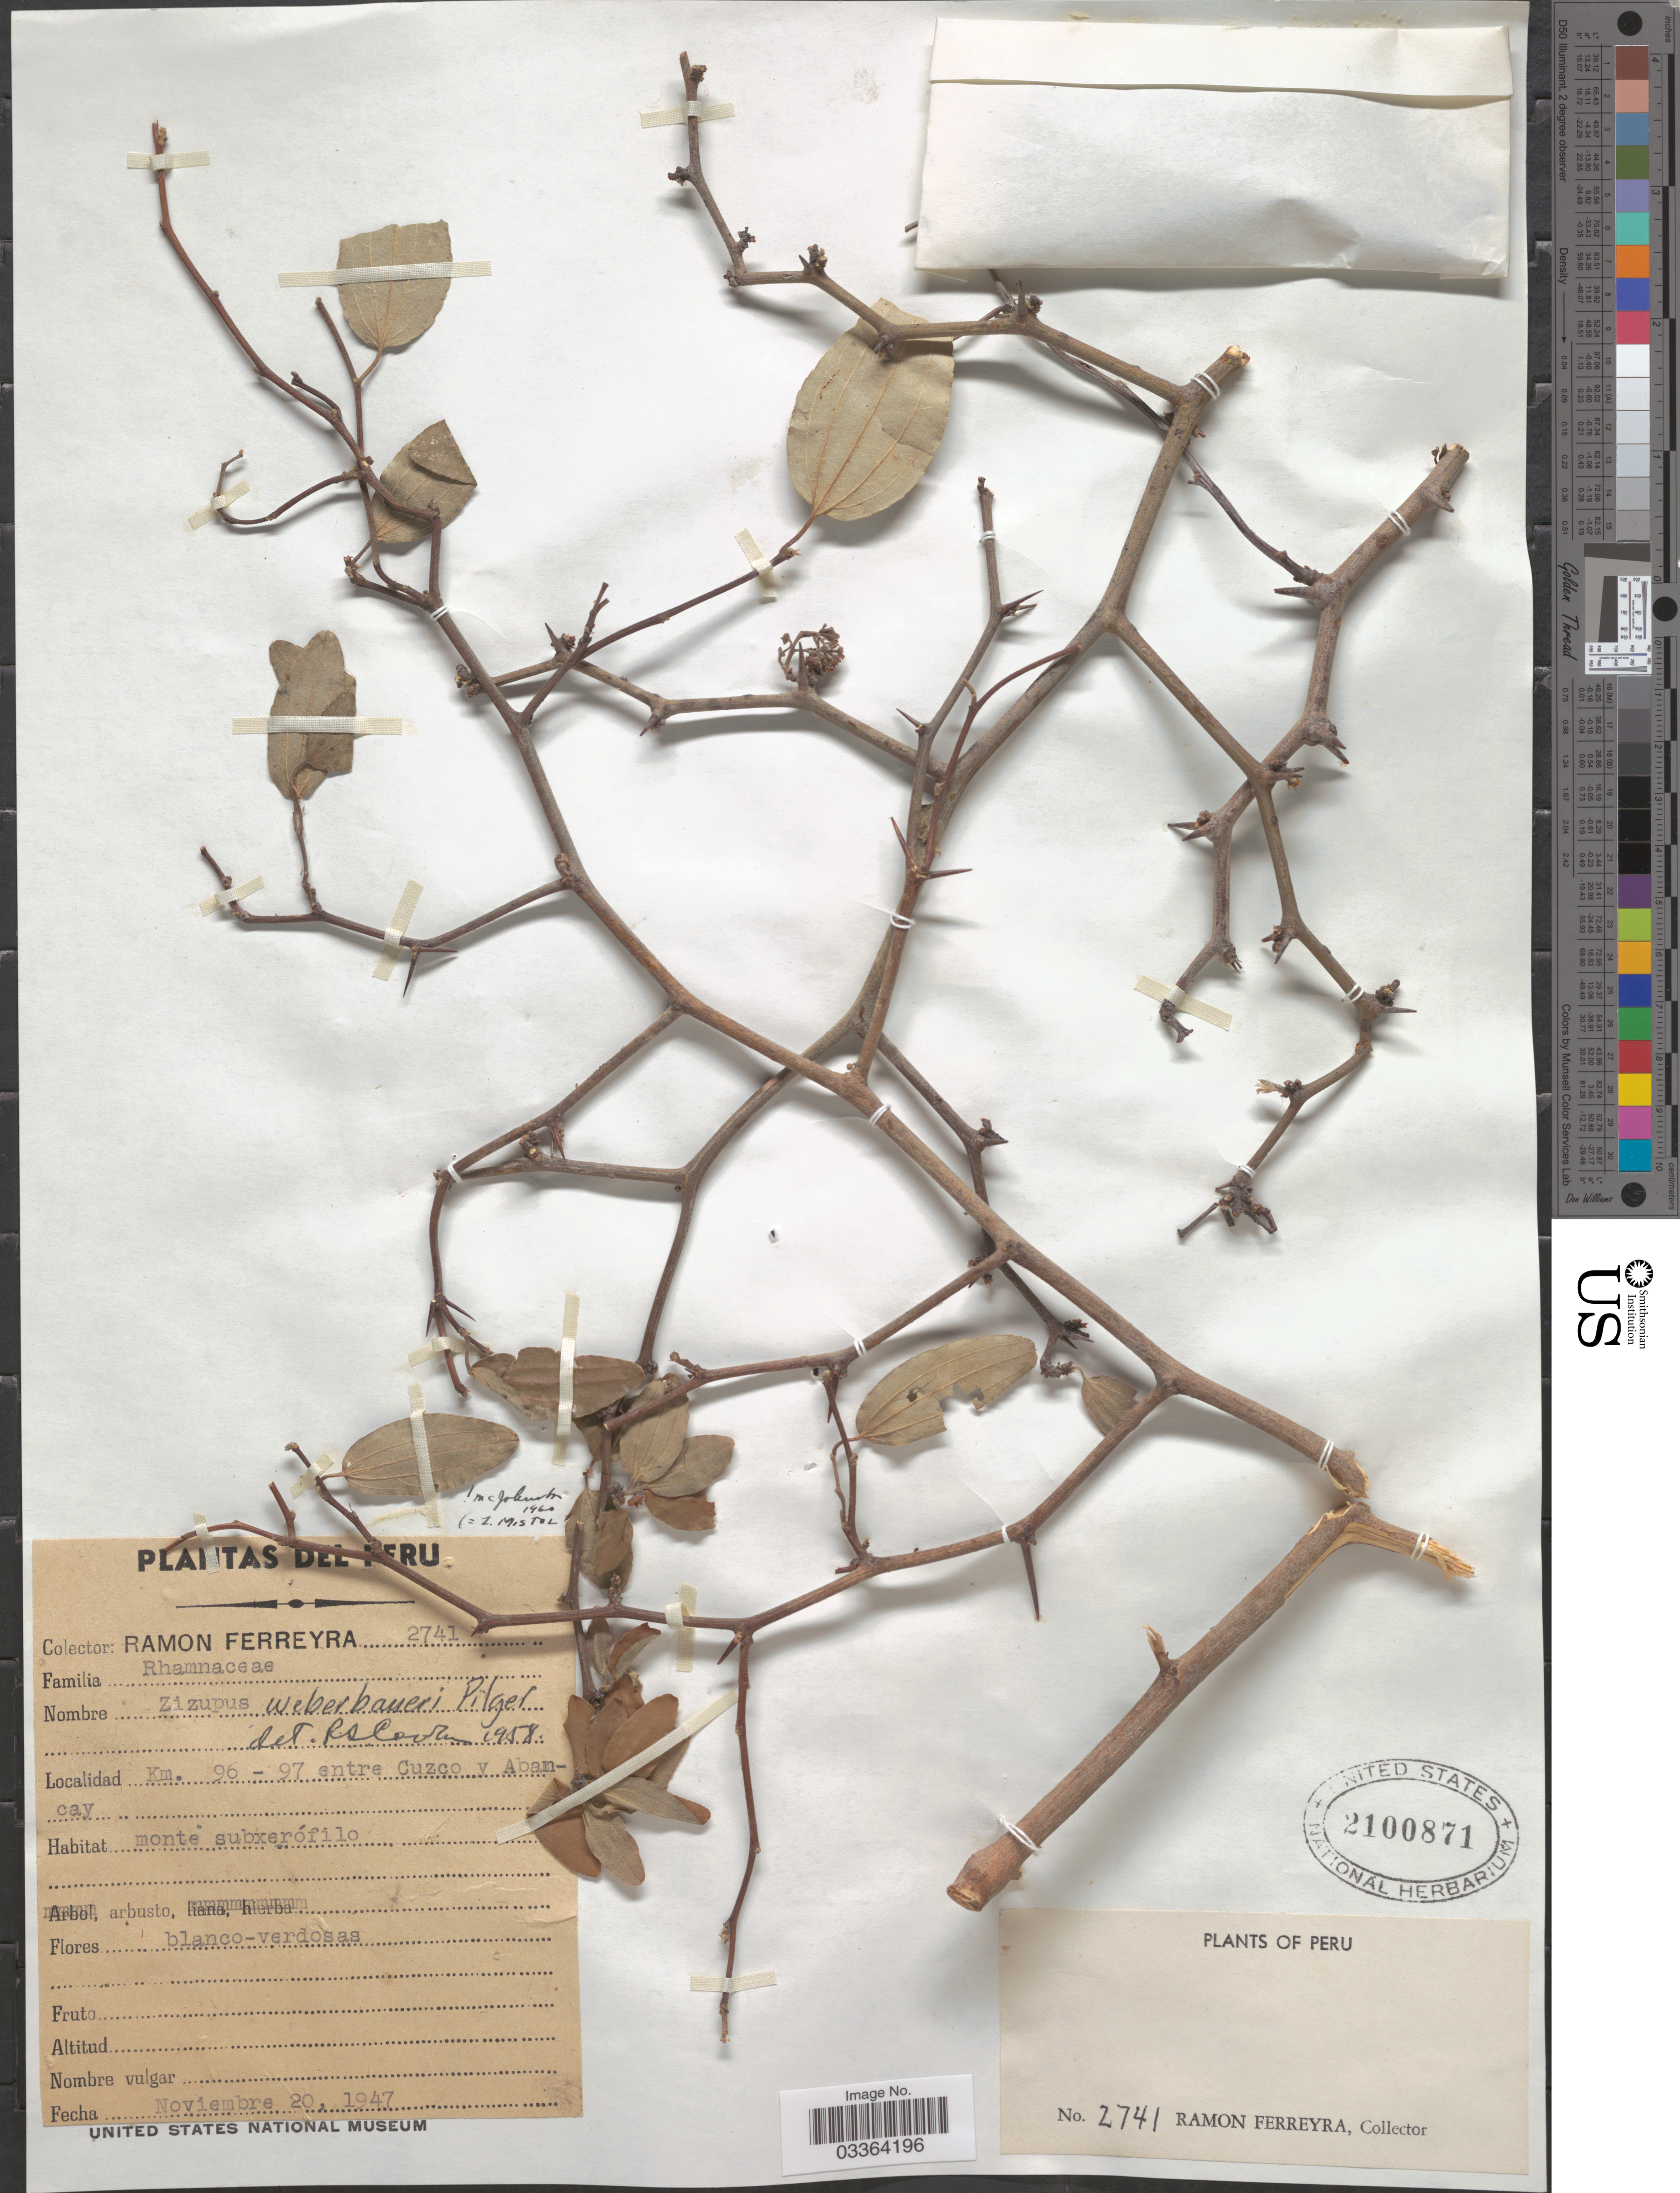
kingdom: Plantae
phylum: Tracheophyta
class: Magnoliopsida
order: Rosales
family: Rhamnaceae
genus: Sarcomphalus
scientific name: Sarcomphalus mistol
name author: (Griseb.) Hauenschild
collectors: R. A. Ferreyra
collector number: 2741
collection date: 1947-11-20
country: Peru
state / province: Cusco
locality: Km. 96-97 entre Cuzco y Abancay.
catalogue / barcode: US 2100871